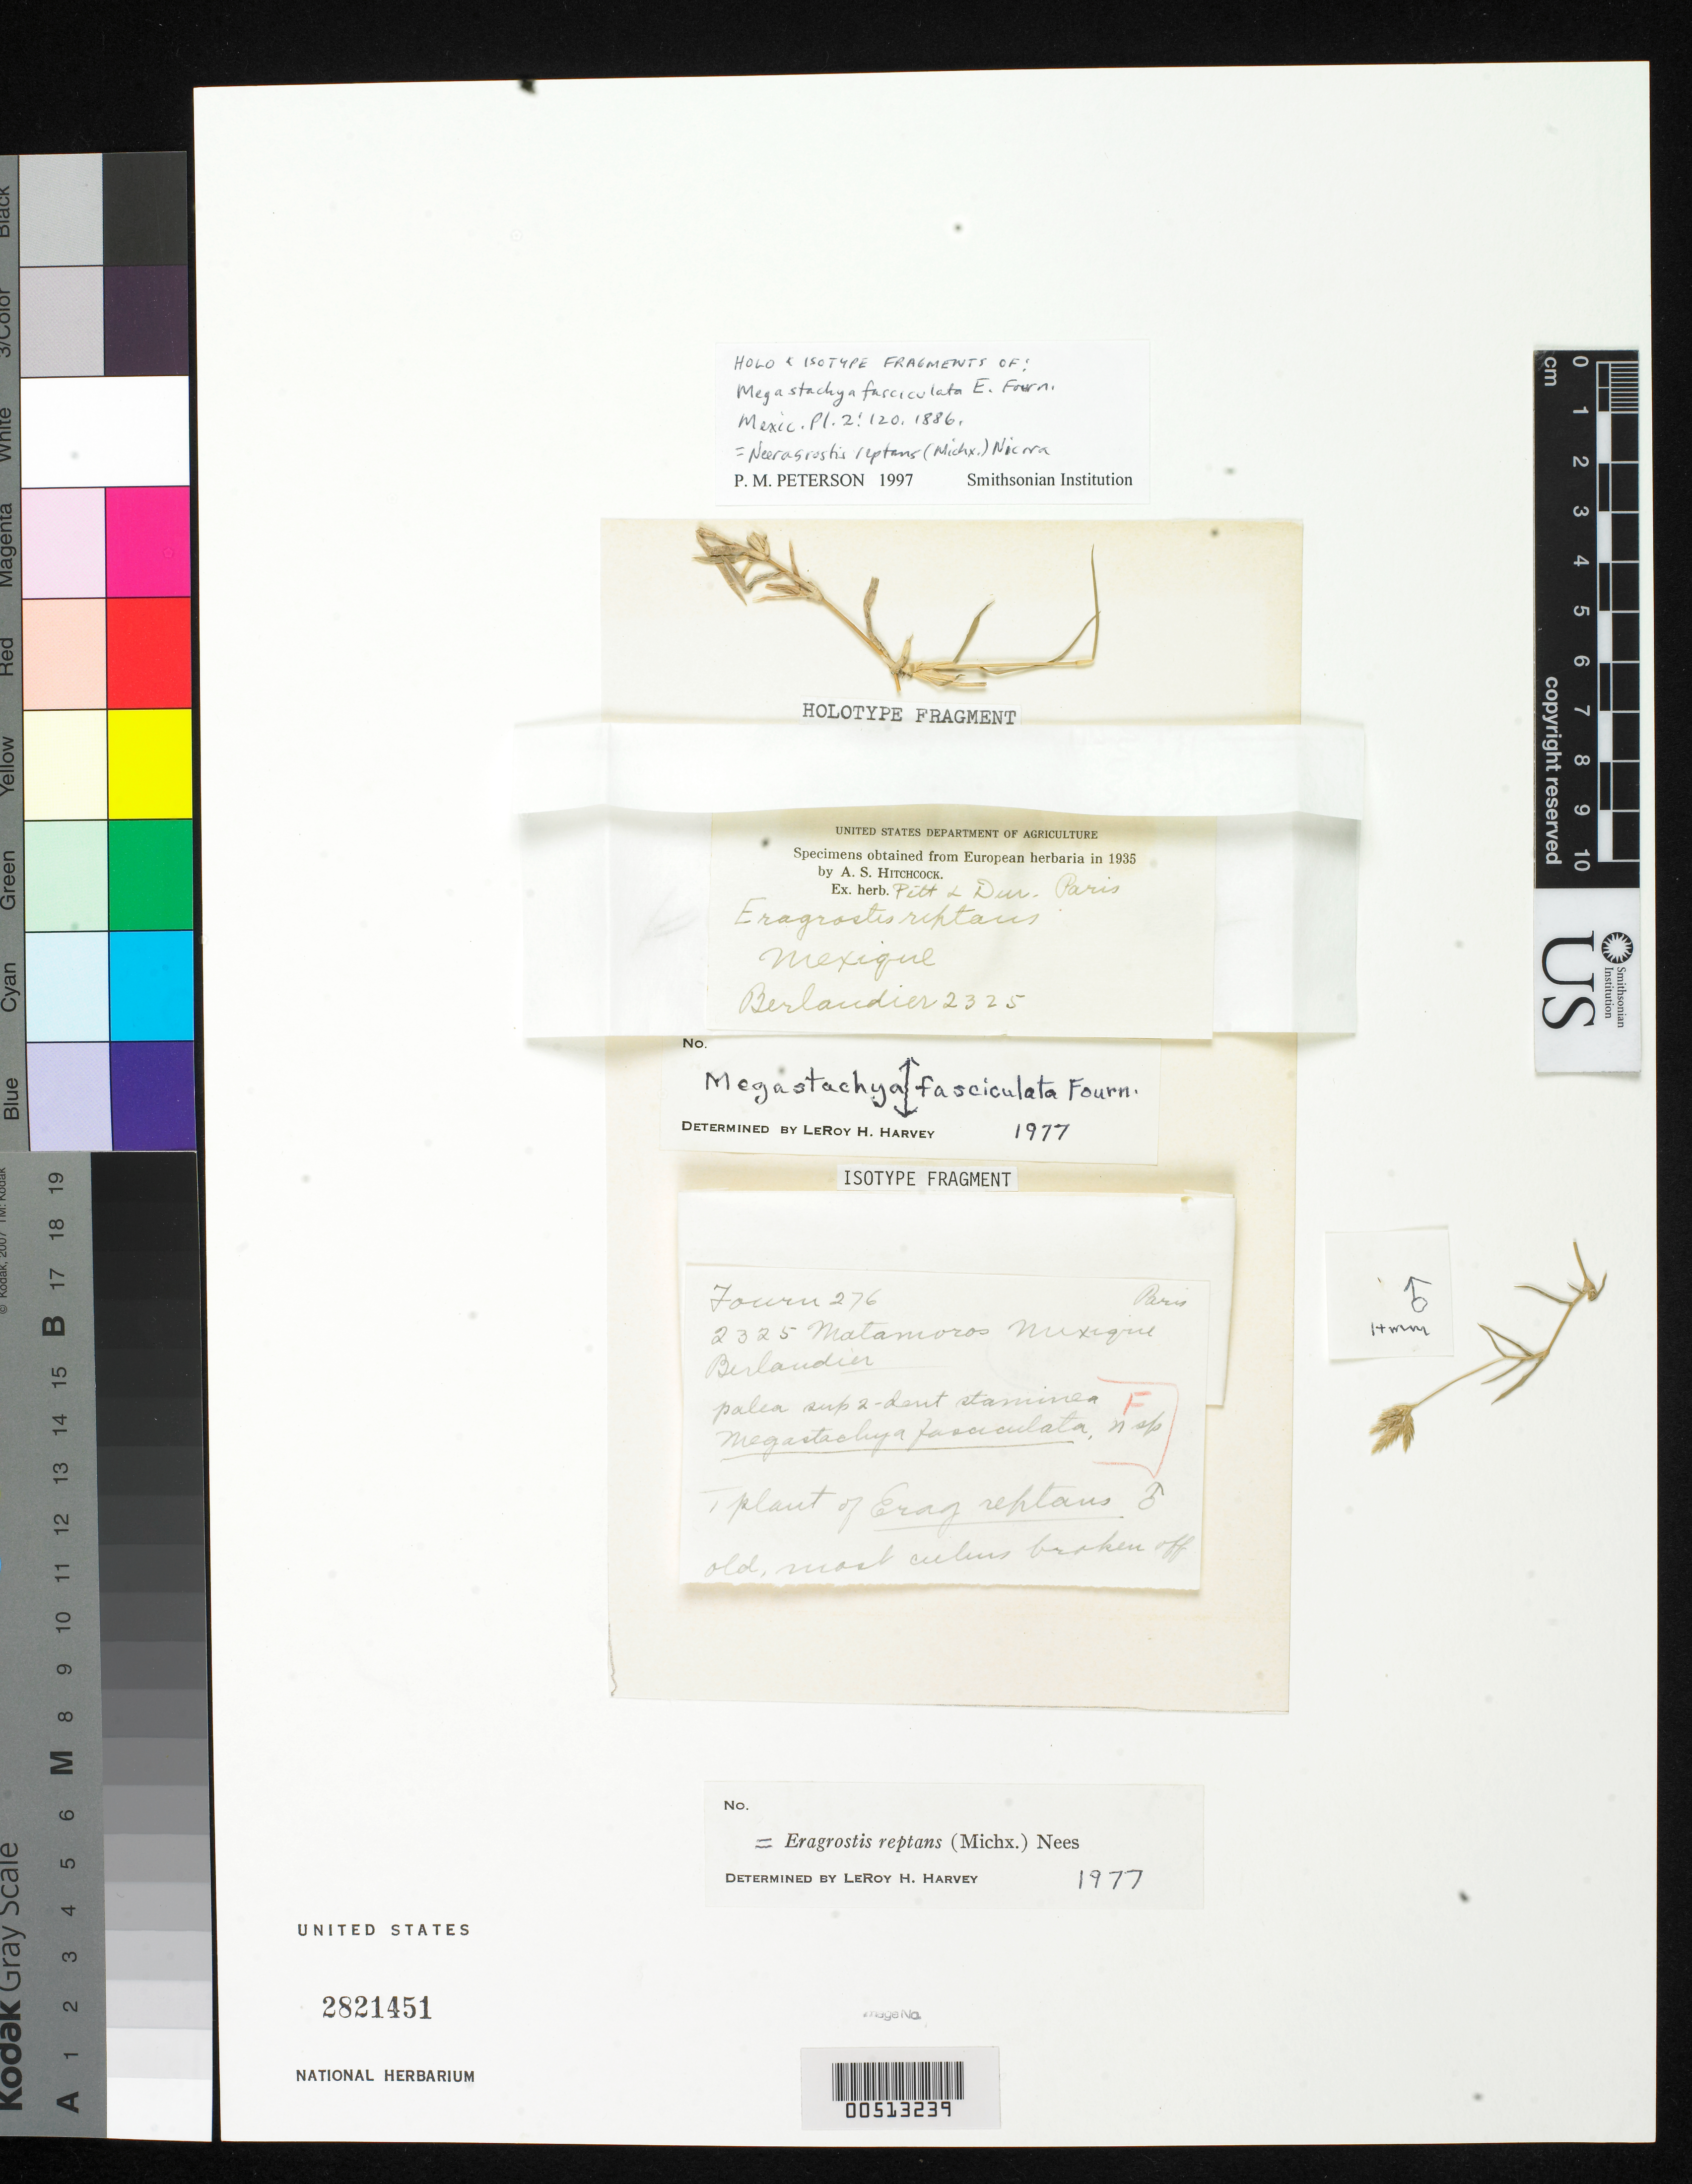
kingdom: Plantae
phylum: Tracheophyta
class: Liliopsida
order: Poales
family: Poaceae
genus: Megastachya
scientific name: Megastachya fasciculata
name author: E. Fourn.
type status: Type Fragment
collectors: J. L. Berlandier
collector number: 2325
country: Mexico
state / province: Tamaulipas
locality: Matamoras.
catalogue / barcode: US 2821451